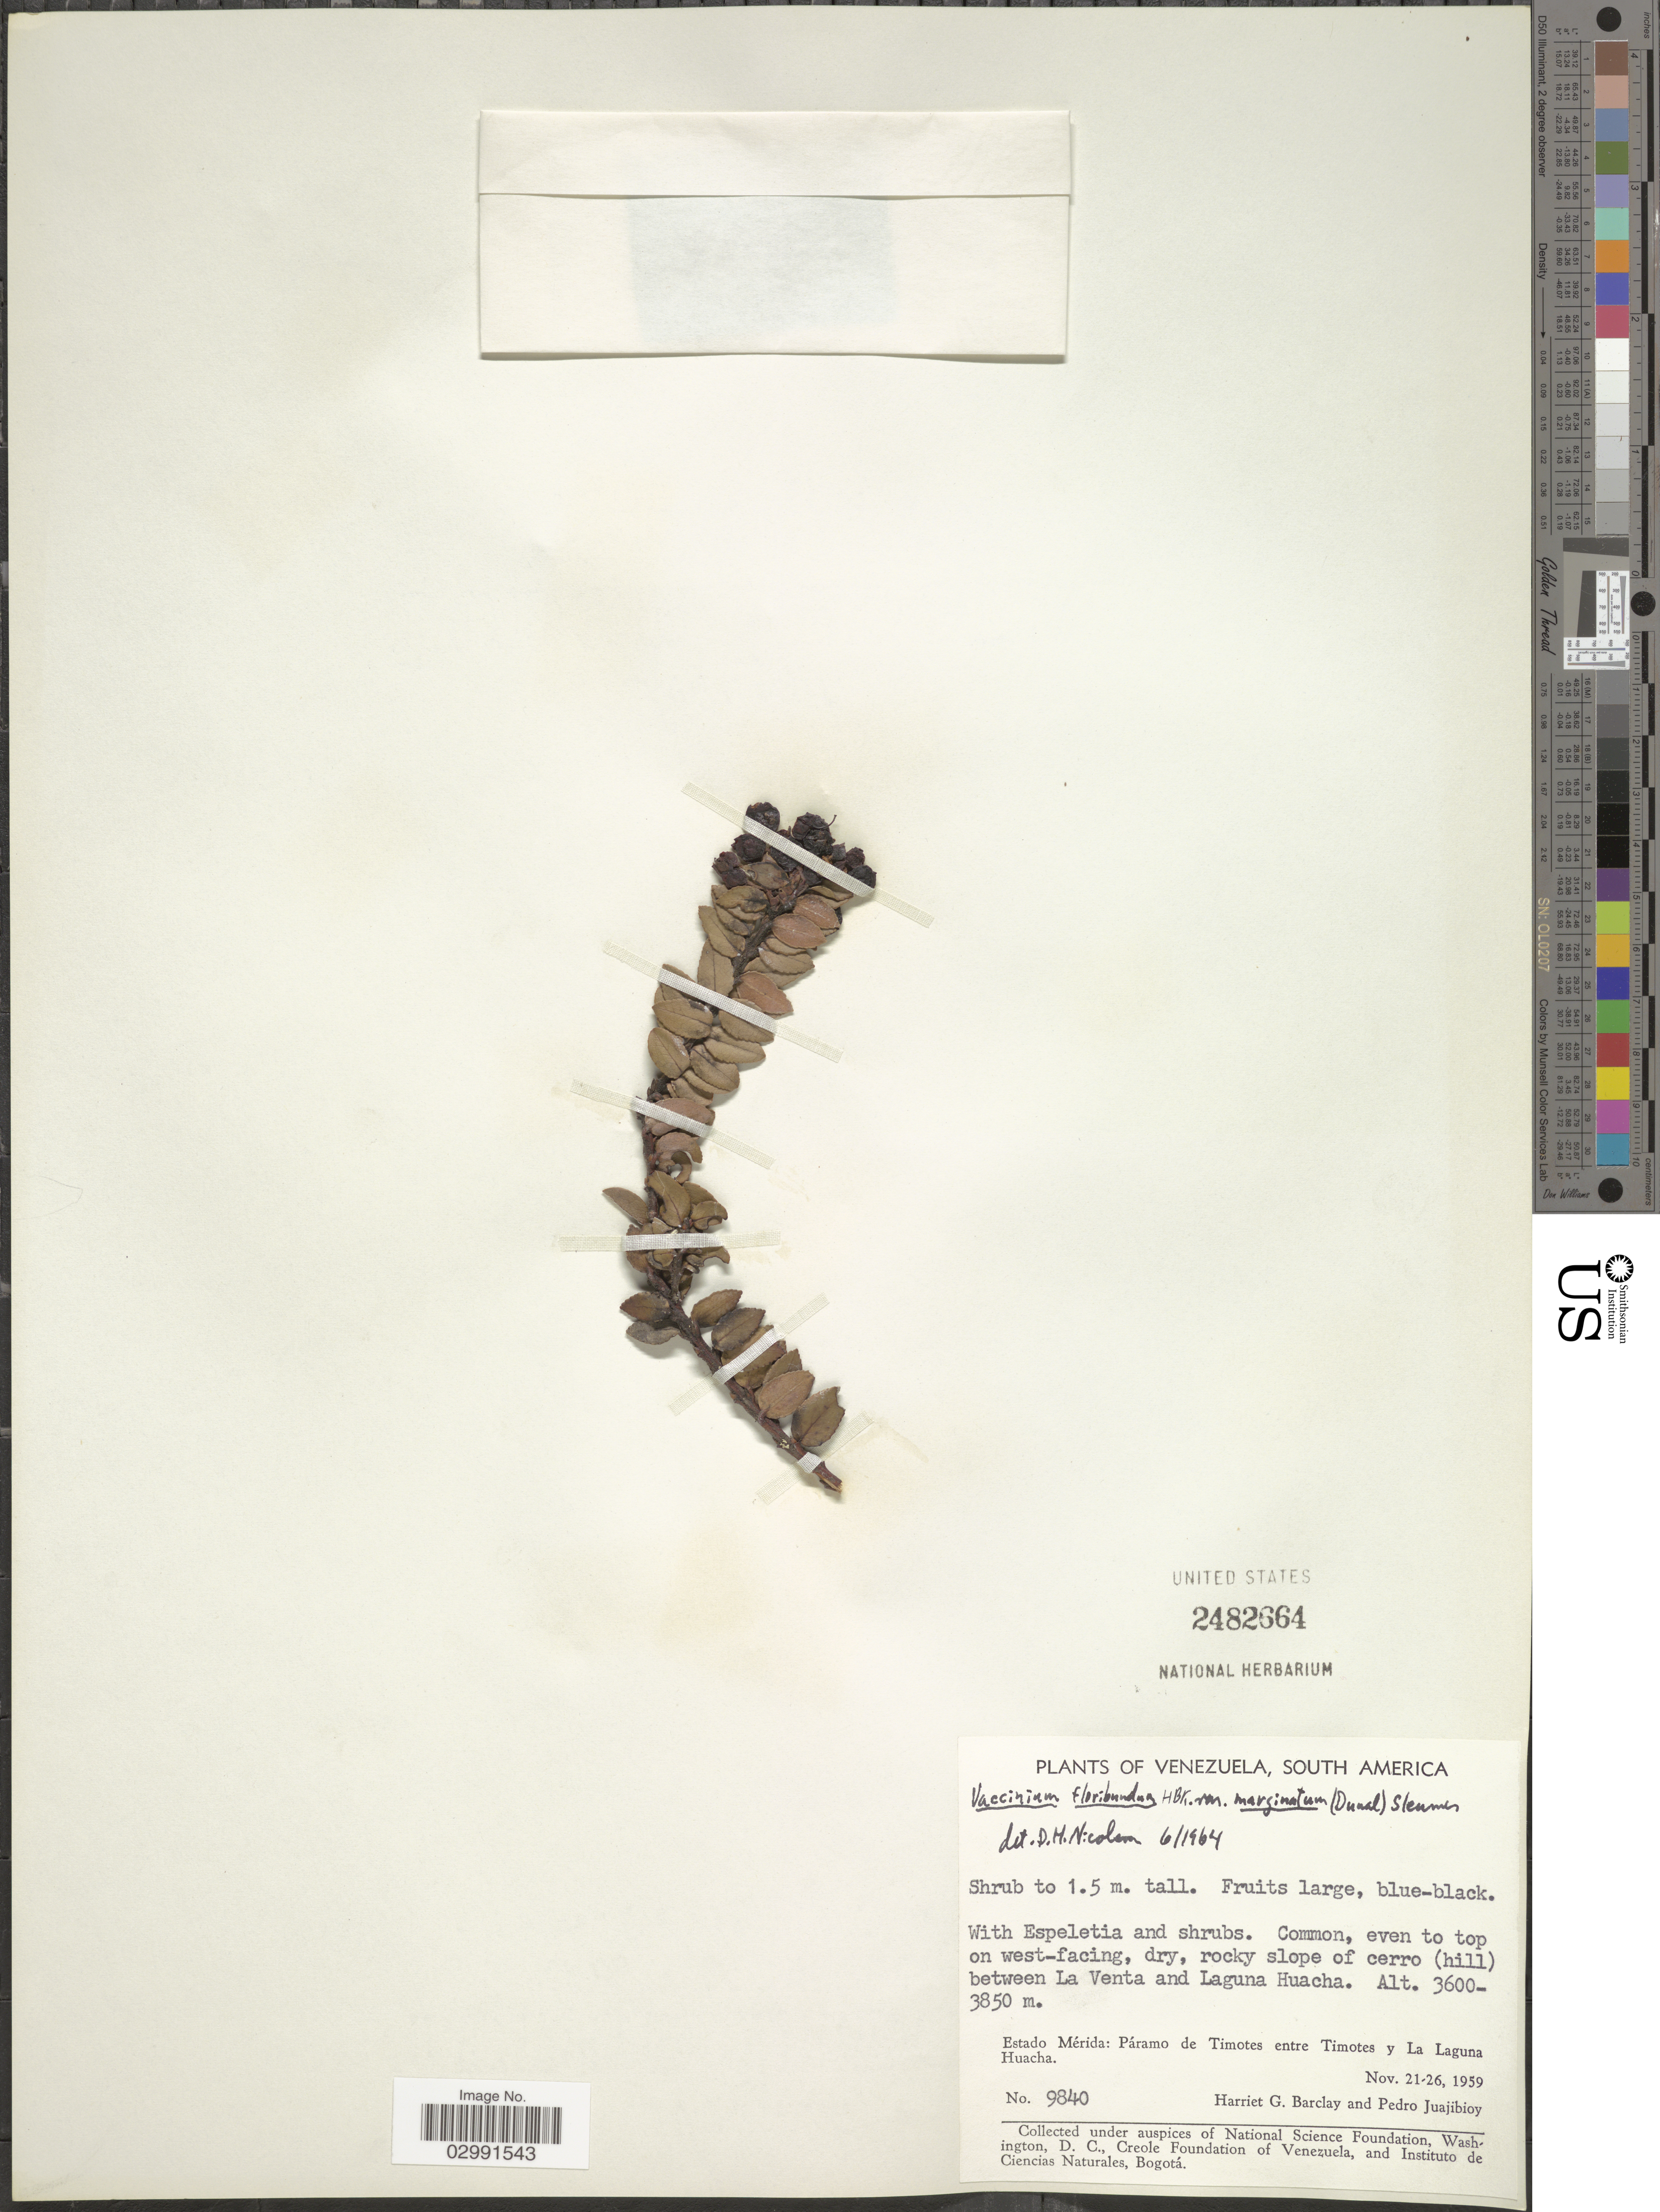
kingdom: Plantae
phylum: Tracheophyta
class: Magnoliopsida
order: Ericales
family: Ericaceae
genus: Vaccinium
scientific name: Vaccinium floribundum var. marginatum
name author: Kunth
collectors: H. G. Barclay & P. Juajibioy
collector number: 9840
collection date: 1959-11-21/1959-11-26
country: Venezuela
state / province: Mérida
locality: Common, even to top on west-facing, dry, rocky slope of cerro (hill) between La Venta and Laguna Huacha. Páramo de Timotes entre Timotes y La Laguna Huacha.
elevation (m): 3600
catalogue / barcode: US 2482664